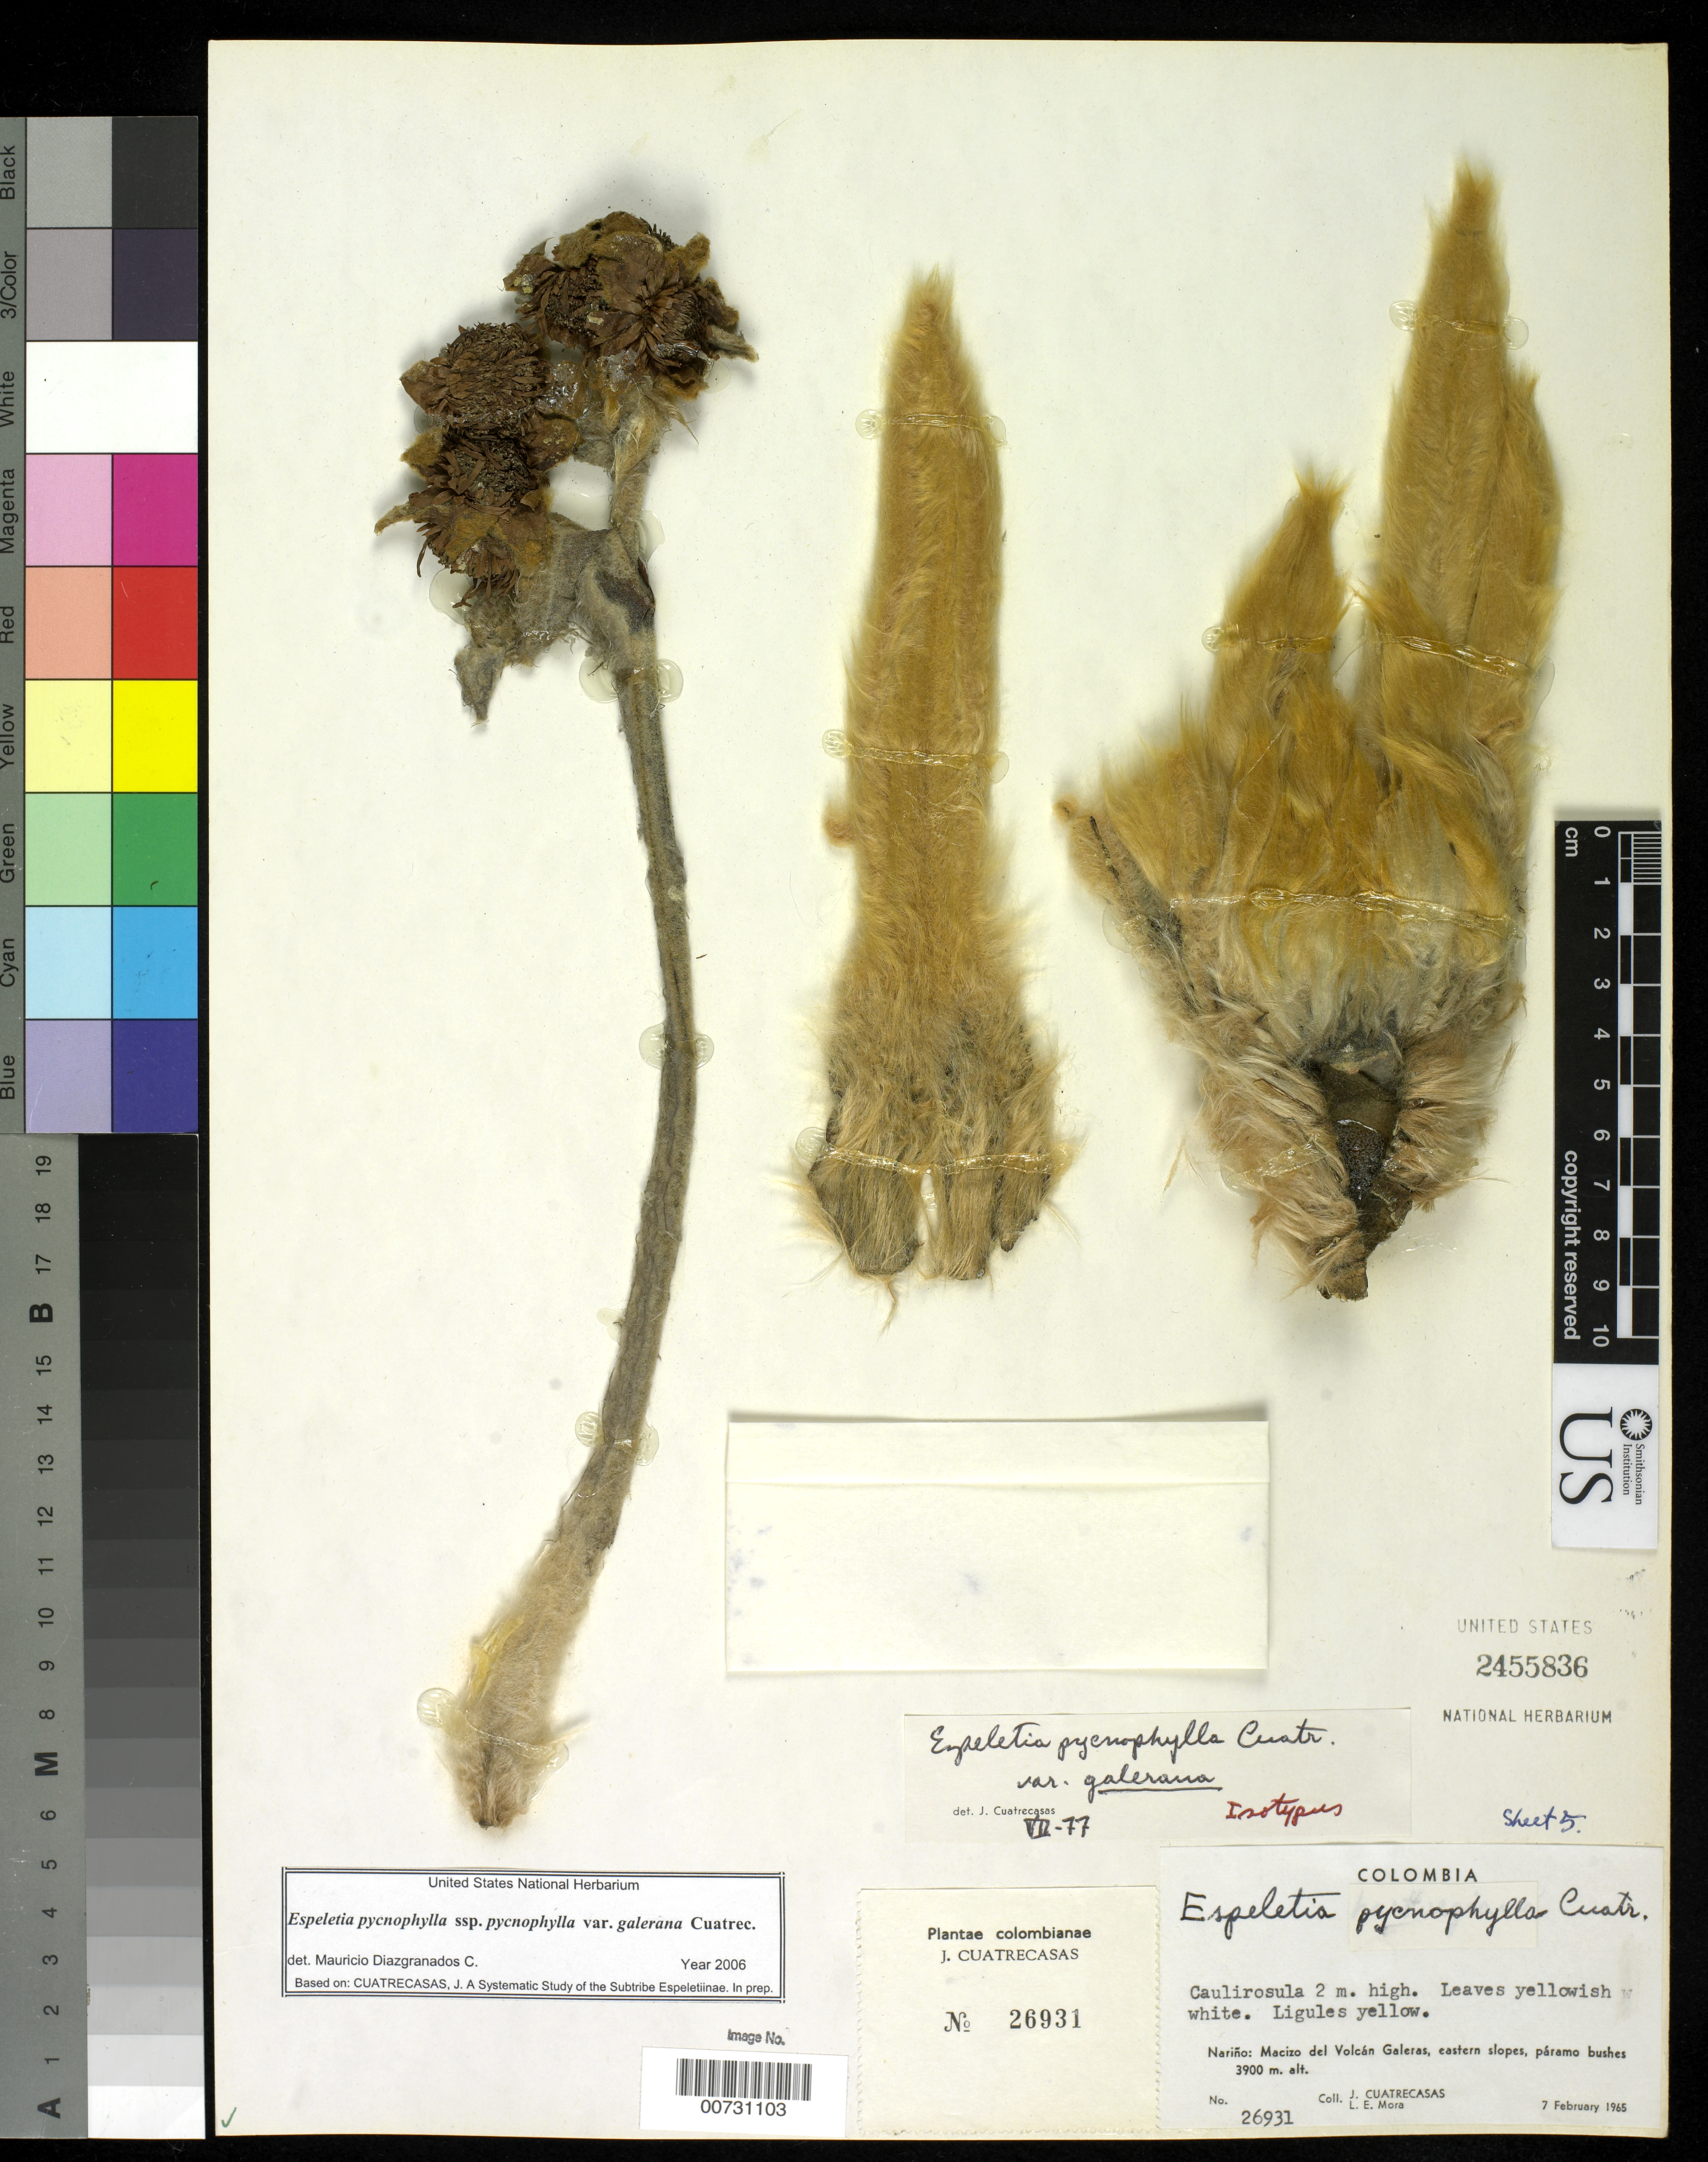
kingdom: Plantae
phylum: Tracheophyta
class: Magnoliopsida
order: Asterales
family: Asteraceae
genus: Espeletia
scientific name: Espeletia pycnophylla var. galerana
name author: Cuatrec.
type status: Isotype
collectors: J. Cuatrecasas & L. E. Mora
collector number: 26931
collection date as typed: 07 Feb 1980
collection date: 1980-02-07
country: Colombia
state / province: Nariño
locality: Macizo de Volcán Galeras, eastern slopes.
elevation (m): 3900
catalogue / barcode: US 2455836